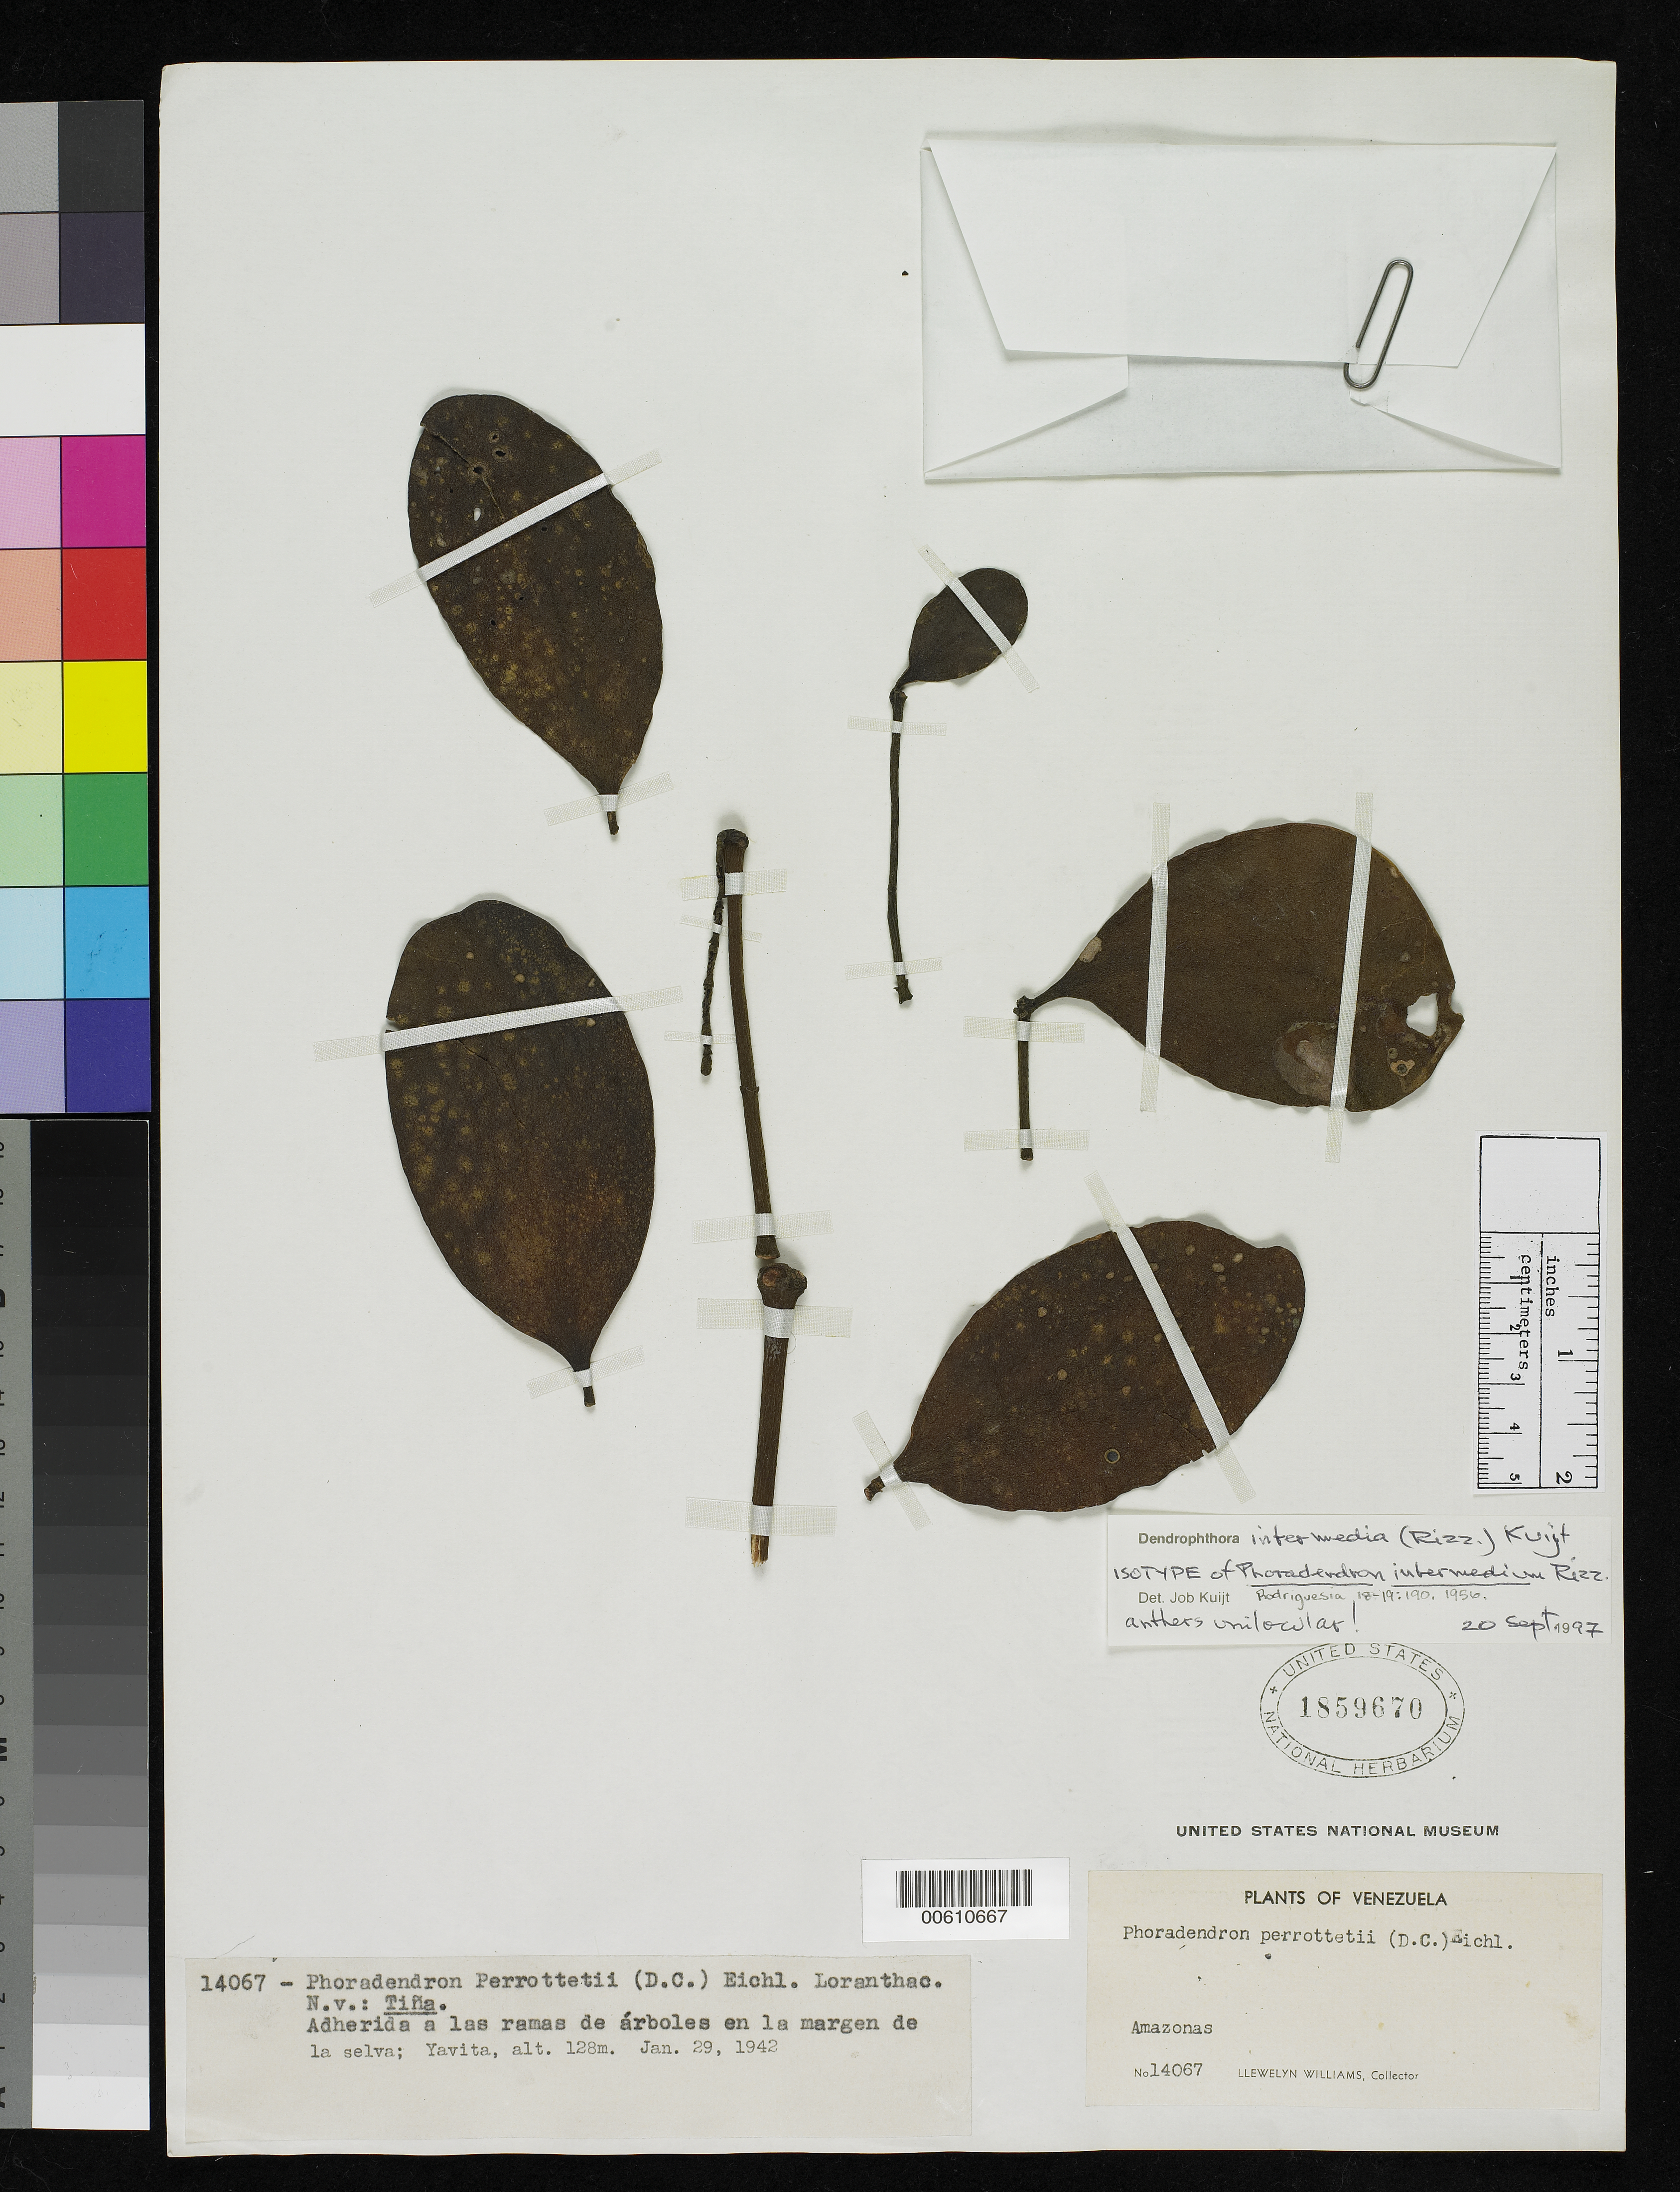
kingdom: Plantae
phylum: Tracheophyta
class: Magnoliopsida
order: Santalales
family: Viscaceae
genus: Phoradendron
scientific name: Phoradendron intermedium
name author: Rizzini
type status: Isotype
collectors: Ll. Williams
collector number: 14067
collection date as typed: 29 Jan 1942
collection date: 1942-01-29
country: Venezuela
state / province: Amazonas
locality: Yavita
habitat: Adherida a las ramas deárboles en la margen de la selva.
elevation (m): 128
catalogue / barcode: US 1859670